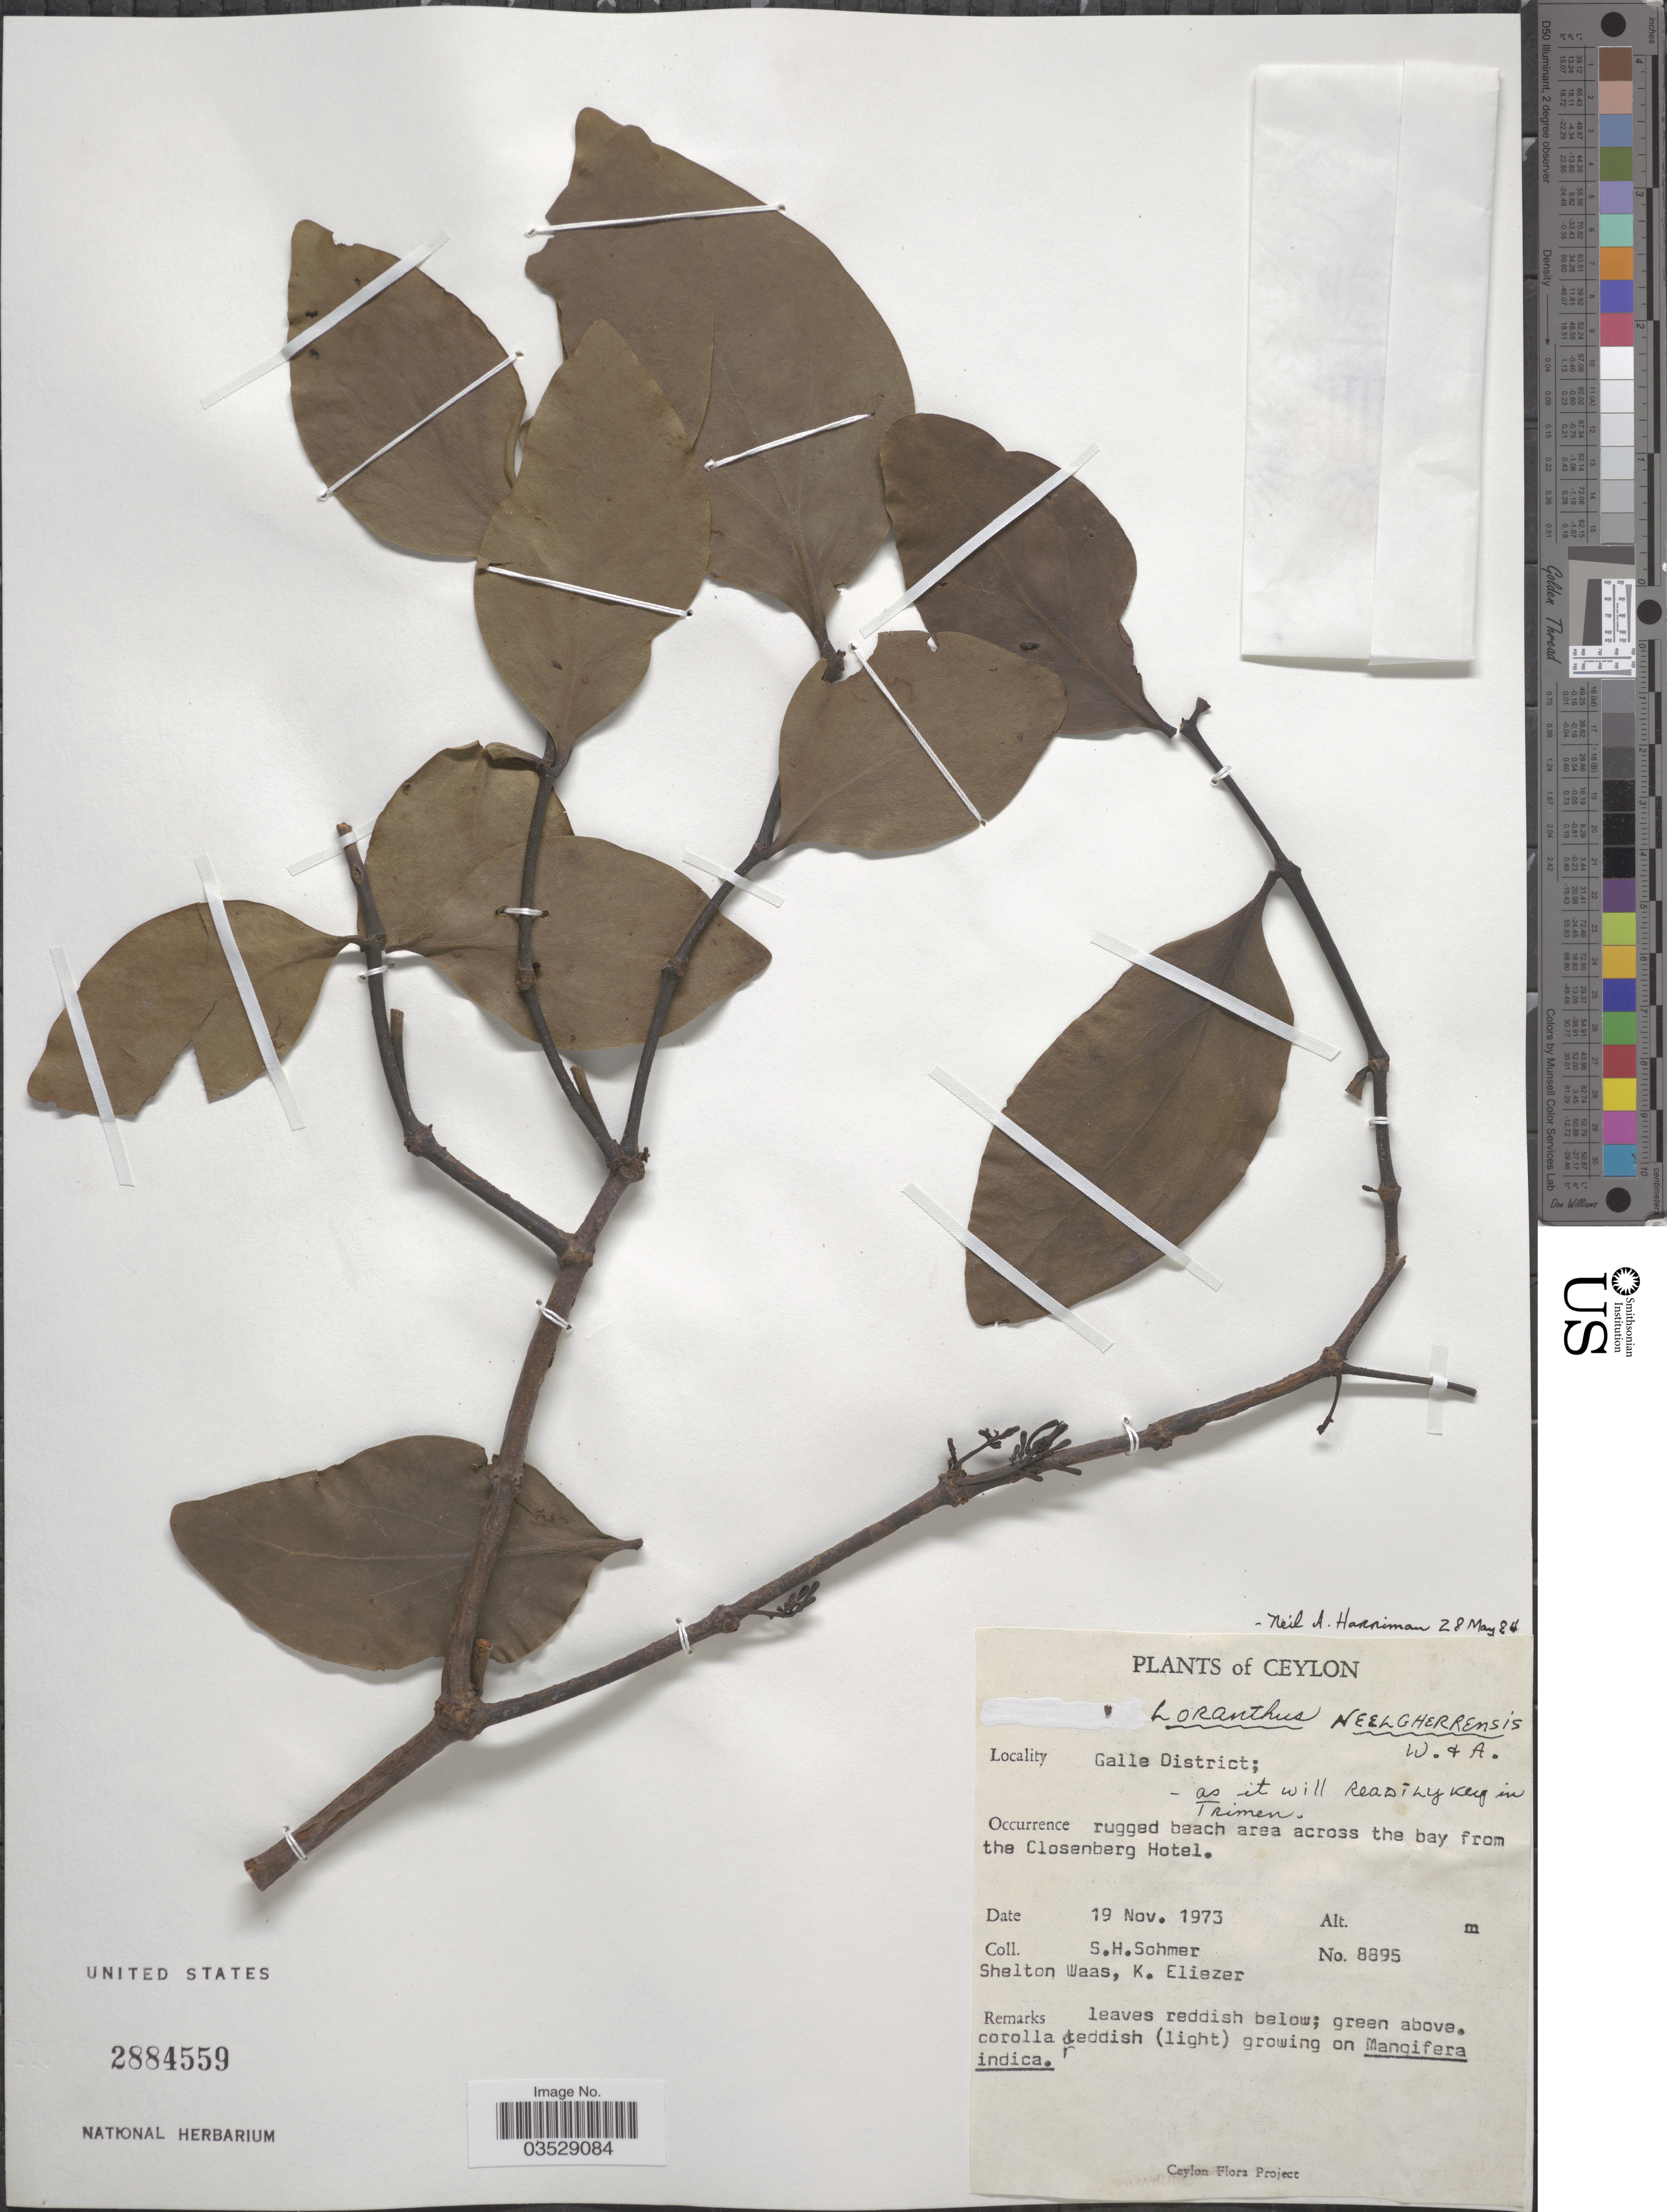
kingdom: Plantae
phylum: Tracheophyta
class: Magnoliopsida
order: Santalales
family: Loranthaceae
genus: Dendrophthoe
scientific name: Dendrophthoe trigona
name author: (Wight & Arn.) Danser ex Santapau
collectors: S. H. Sohmer, S. Waas & K. Eliezer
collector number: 8895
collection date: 1973-11-19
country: Sri Lanka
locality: Ceylon. Galle District. Rugged beach area across the bay from the Closenberg Hotel.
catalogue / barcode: US 2884559